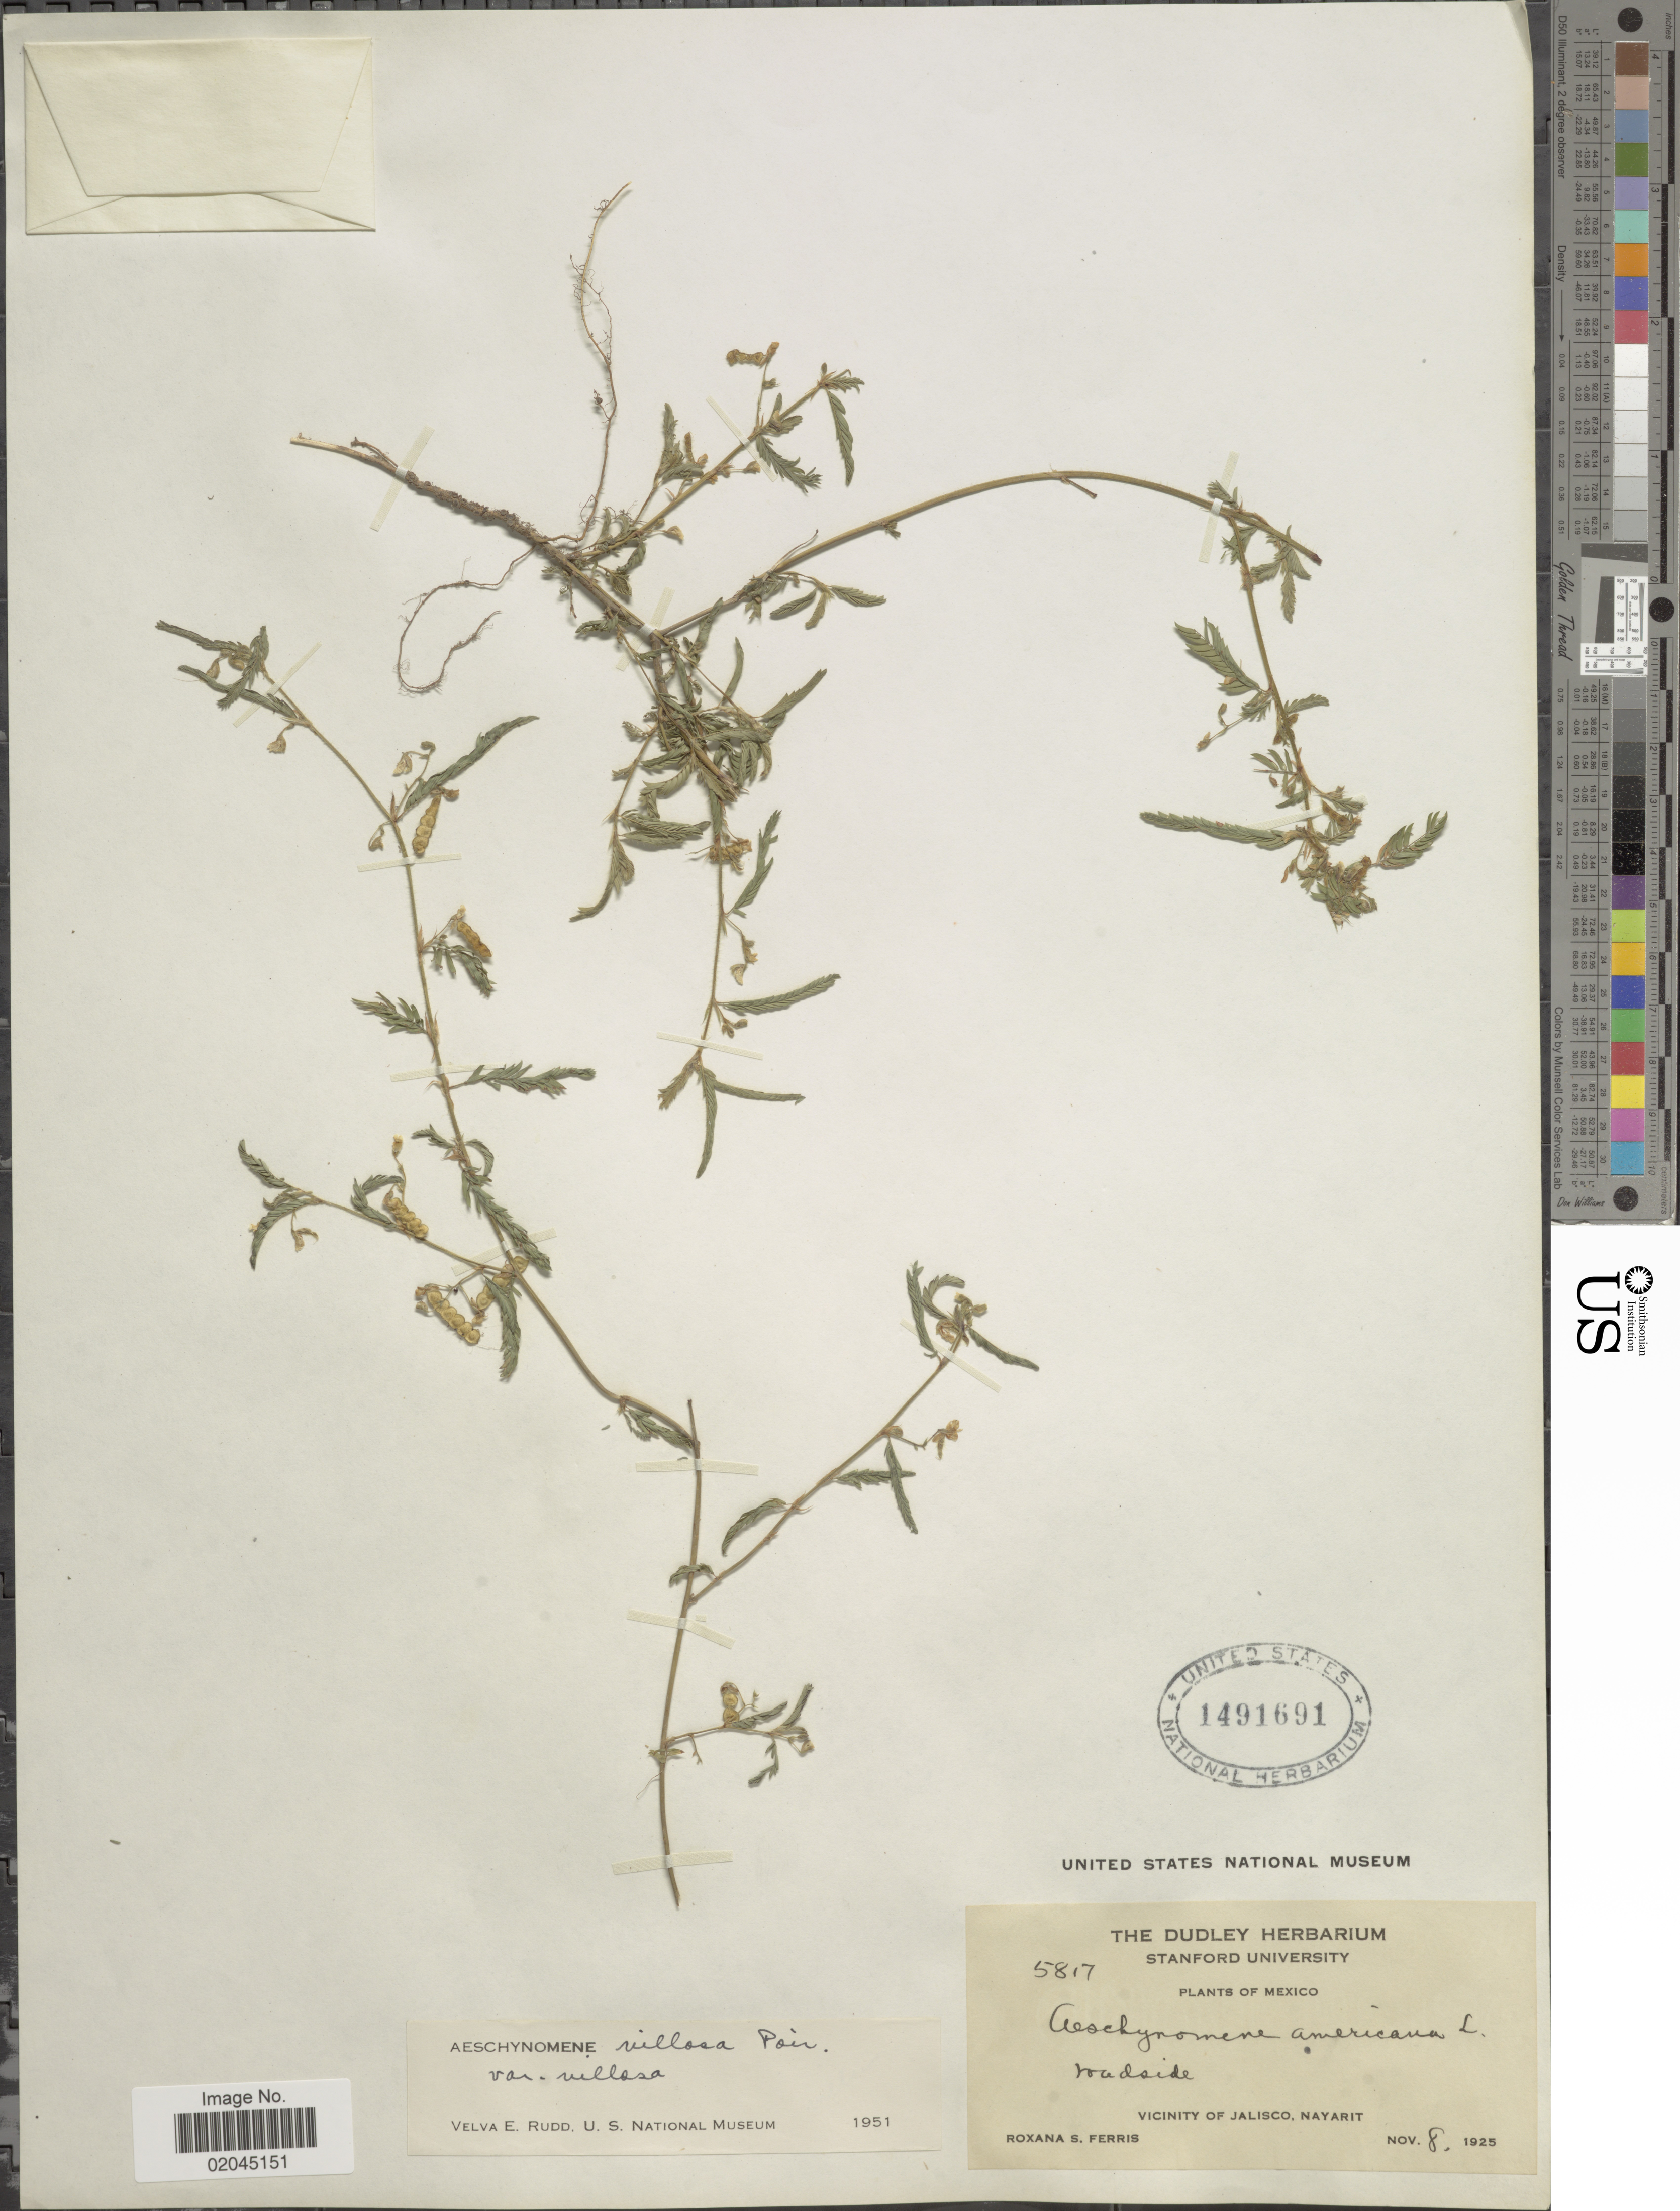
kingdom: Plantae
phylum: Tracheophyta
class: Magnoliopsida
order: Fabales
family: Fabaceae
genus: Aeschynomene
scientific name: Aeschynomene villosa var. villosa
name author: Poir.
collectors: R. S. Ferris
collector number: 5817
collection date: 1925-11-08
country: Mexico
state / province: Nayarit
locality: Roadside, Vicinity of Jalisco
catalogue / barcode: US 1491691